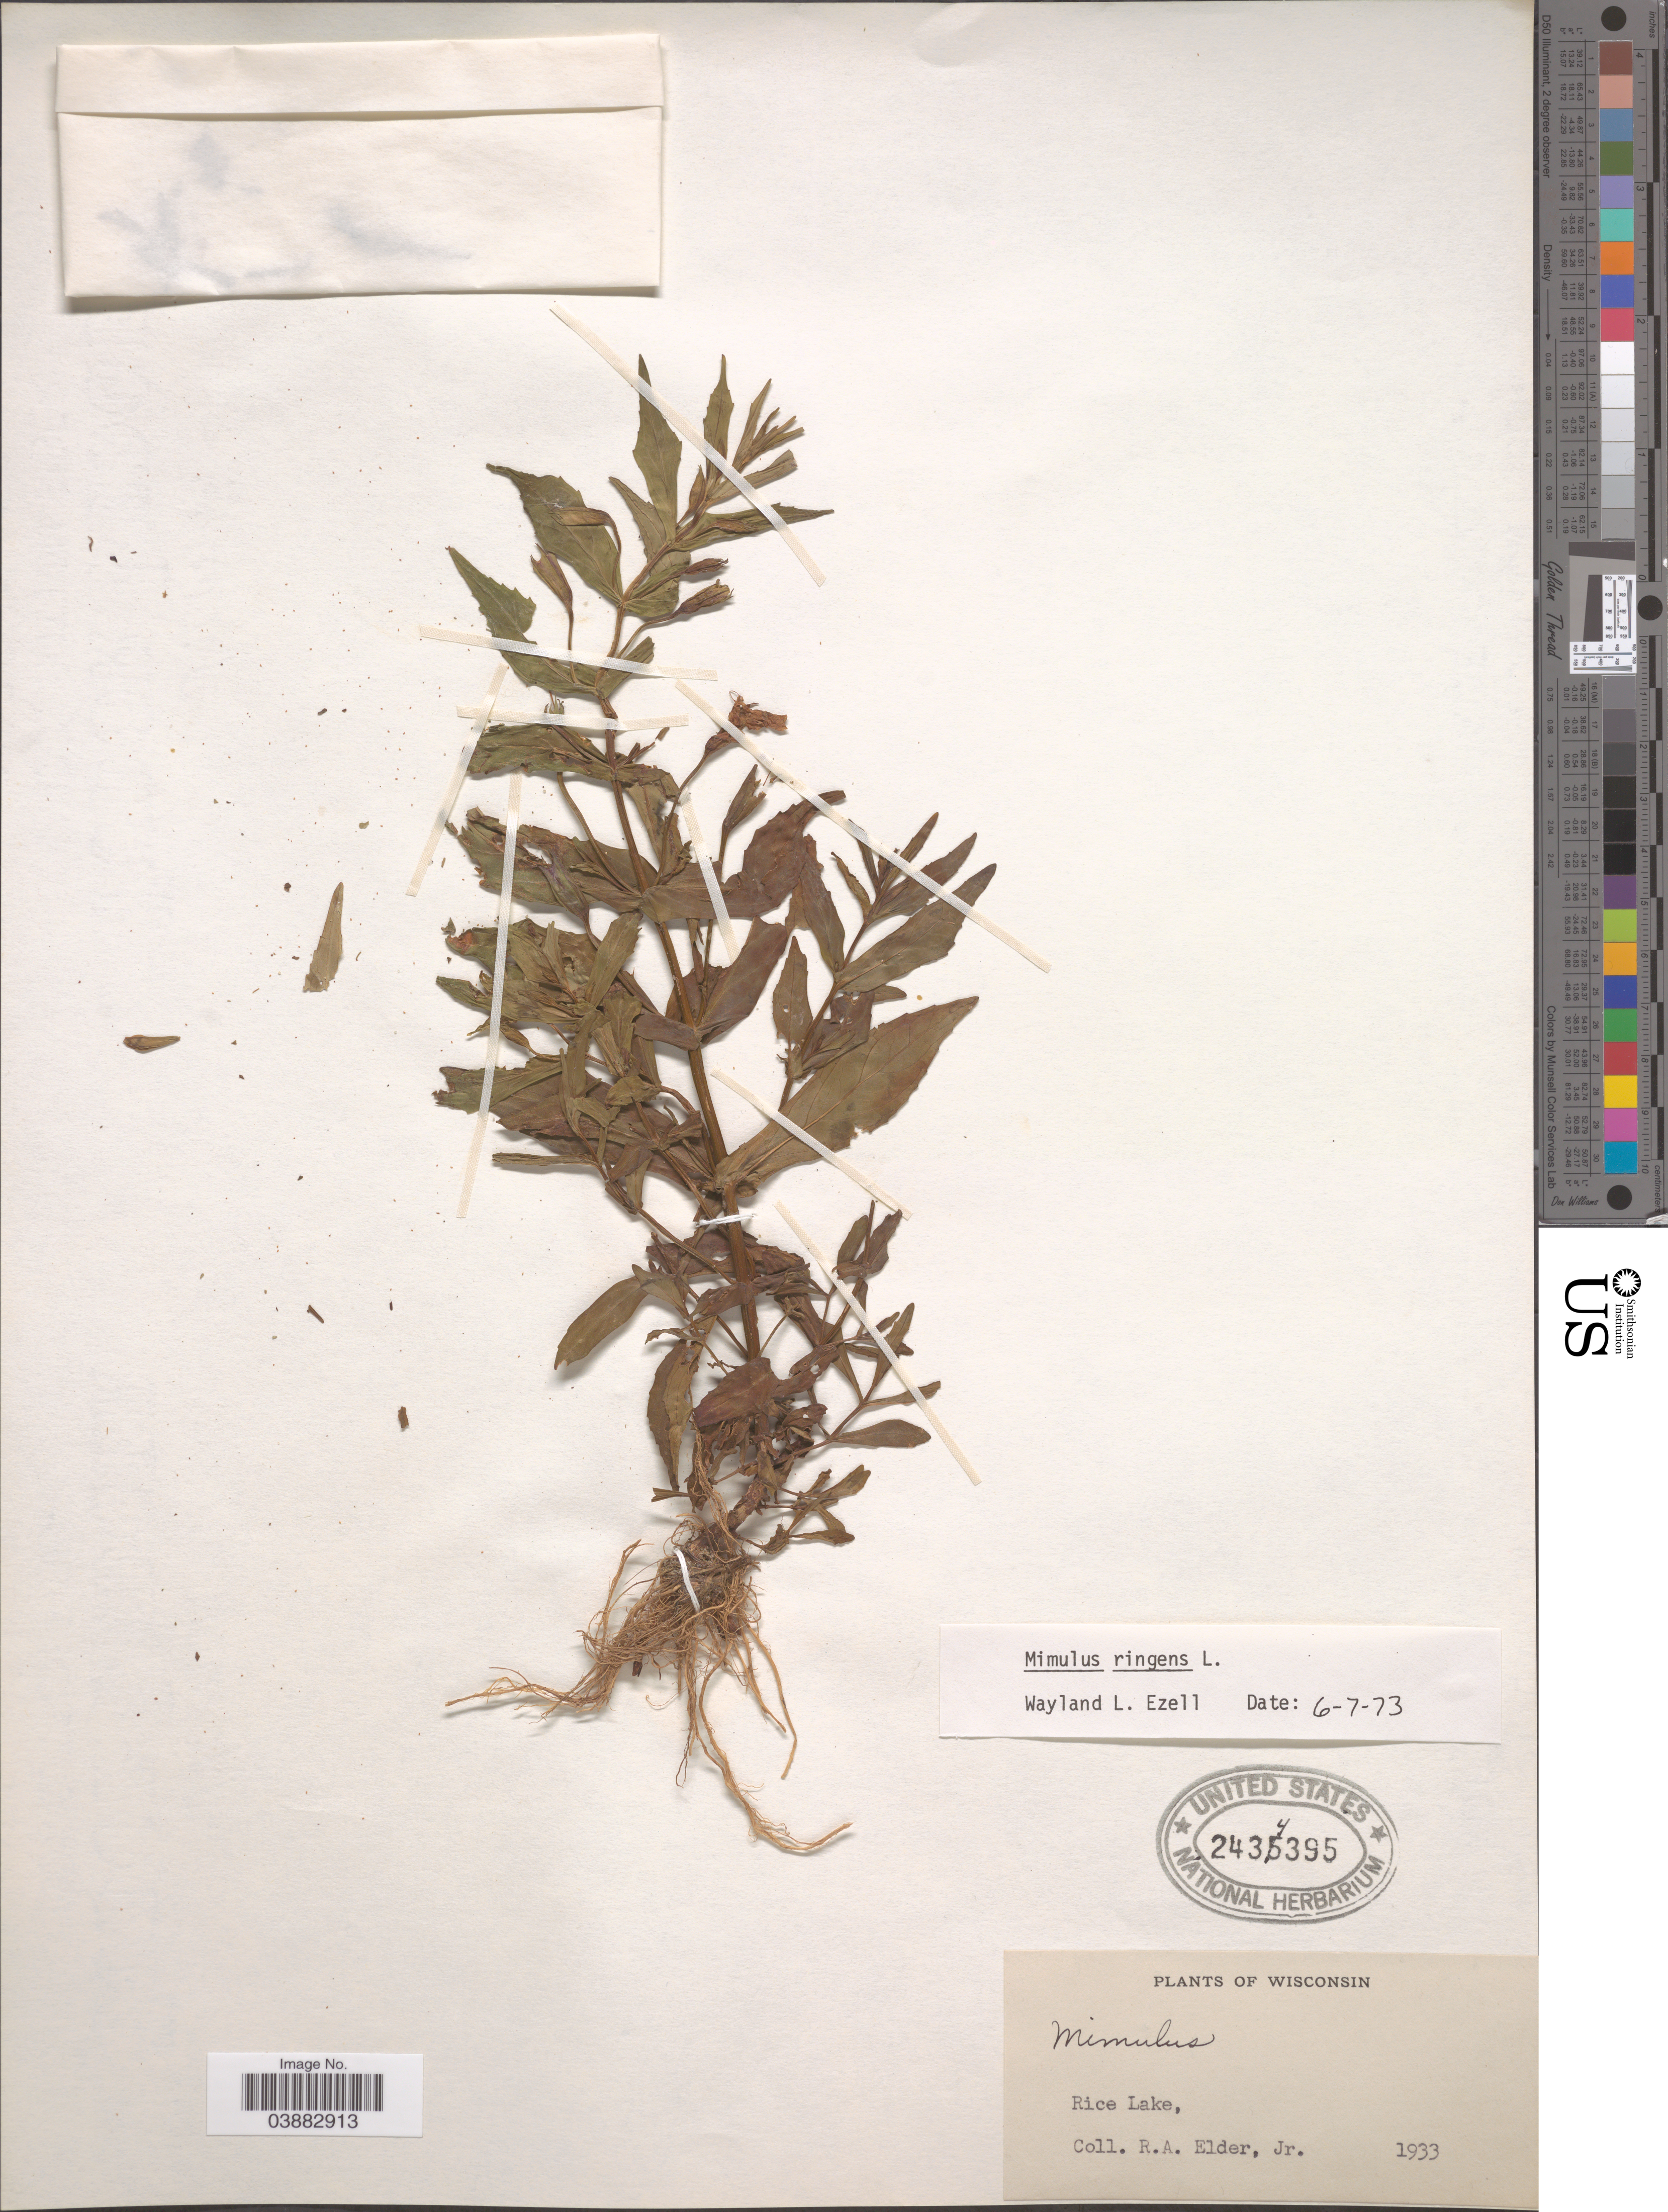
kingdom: Plantae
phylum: Tracheophyta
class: Magnoliopsida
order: Lamiales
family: Phrymaceae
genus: Mimulus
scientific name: Mimulus ringens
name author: L.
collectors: R. Elder Jr.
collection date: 1933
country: United States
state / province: Wisconsin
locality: Rice Lake.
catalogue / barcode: US 2434395